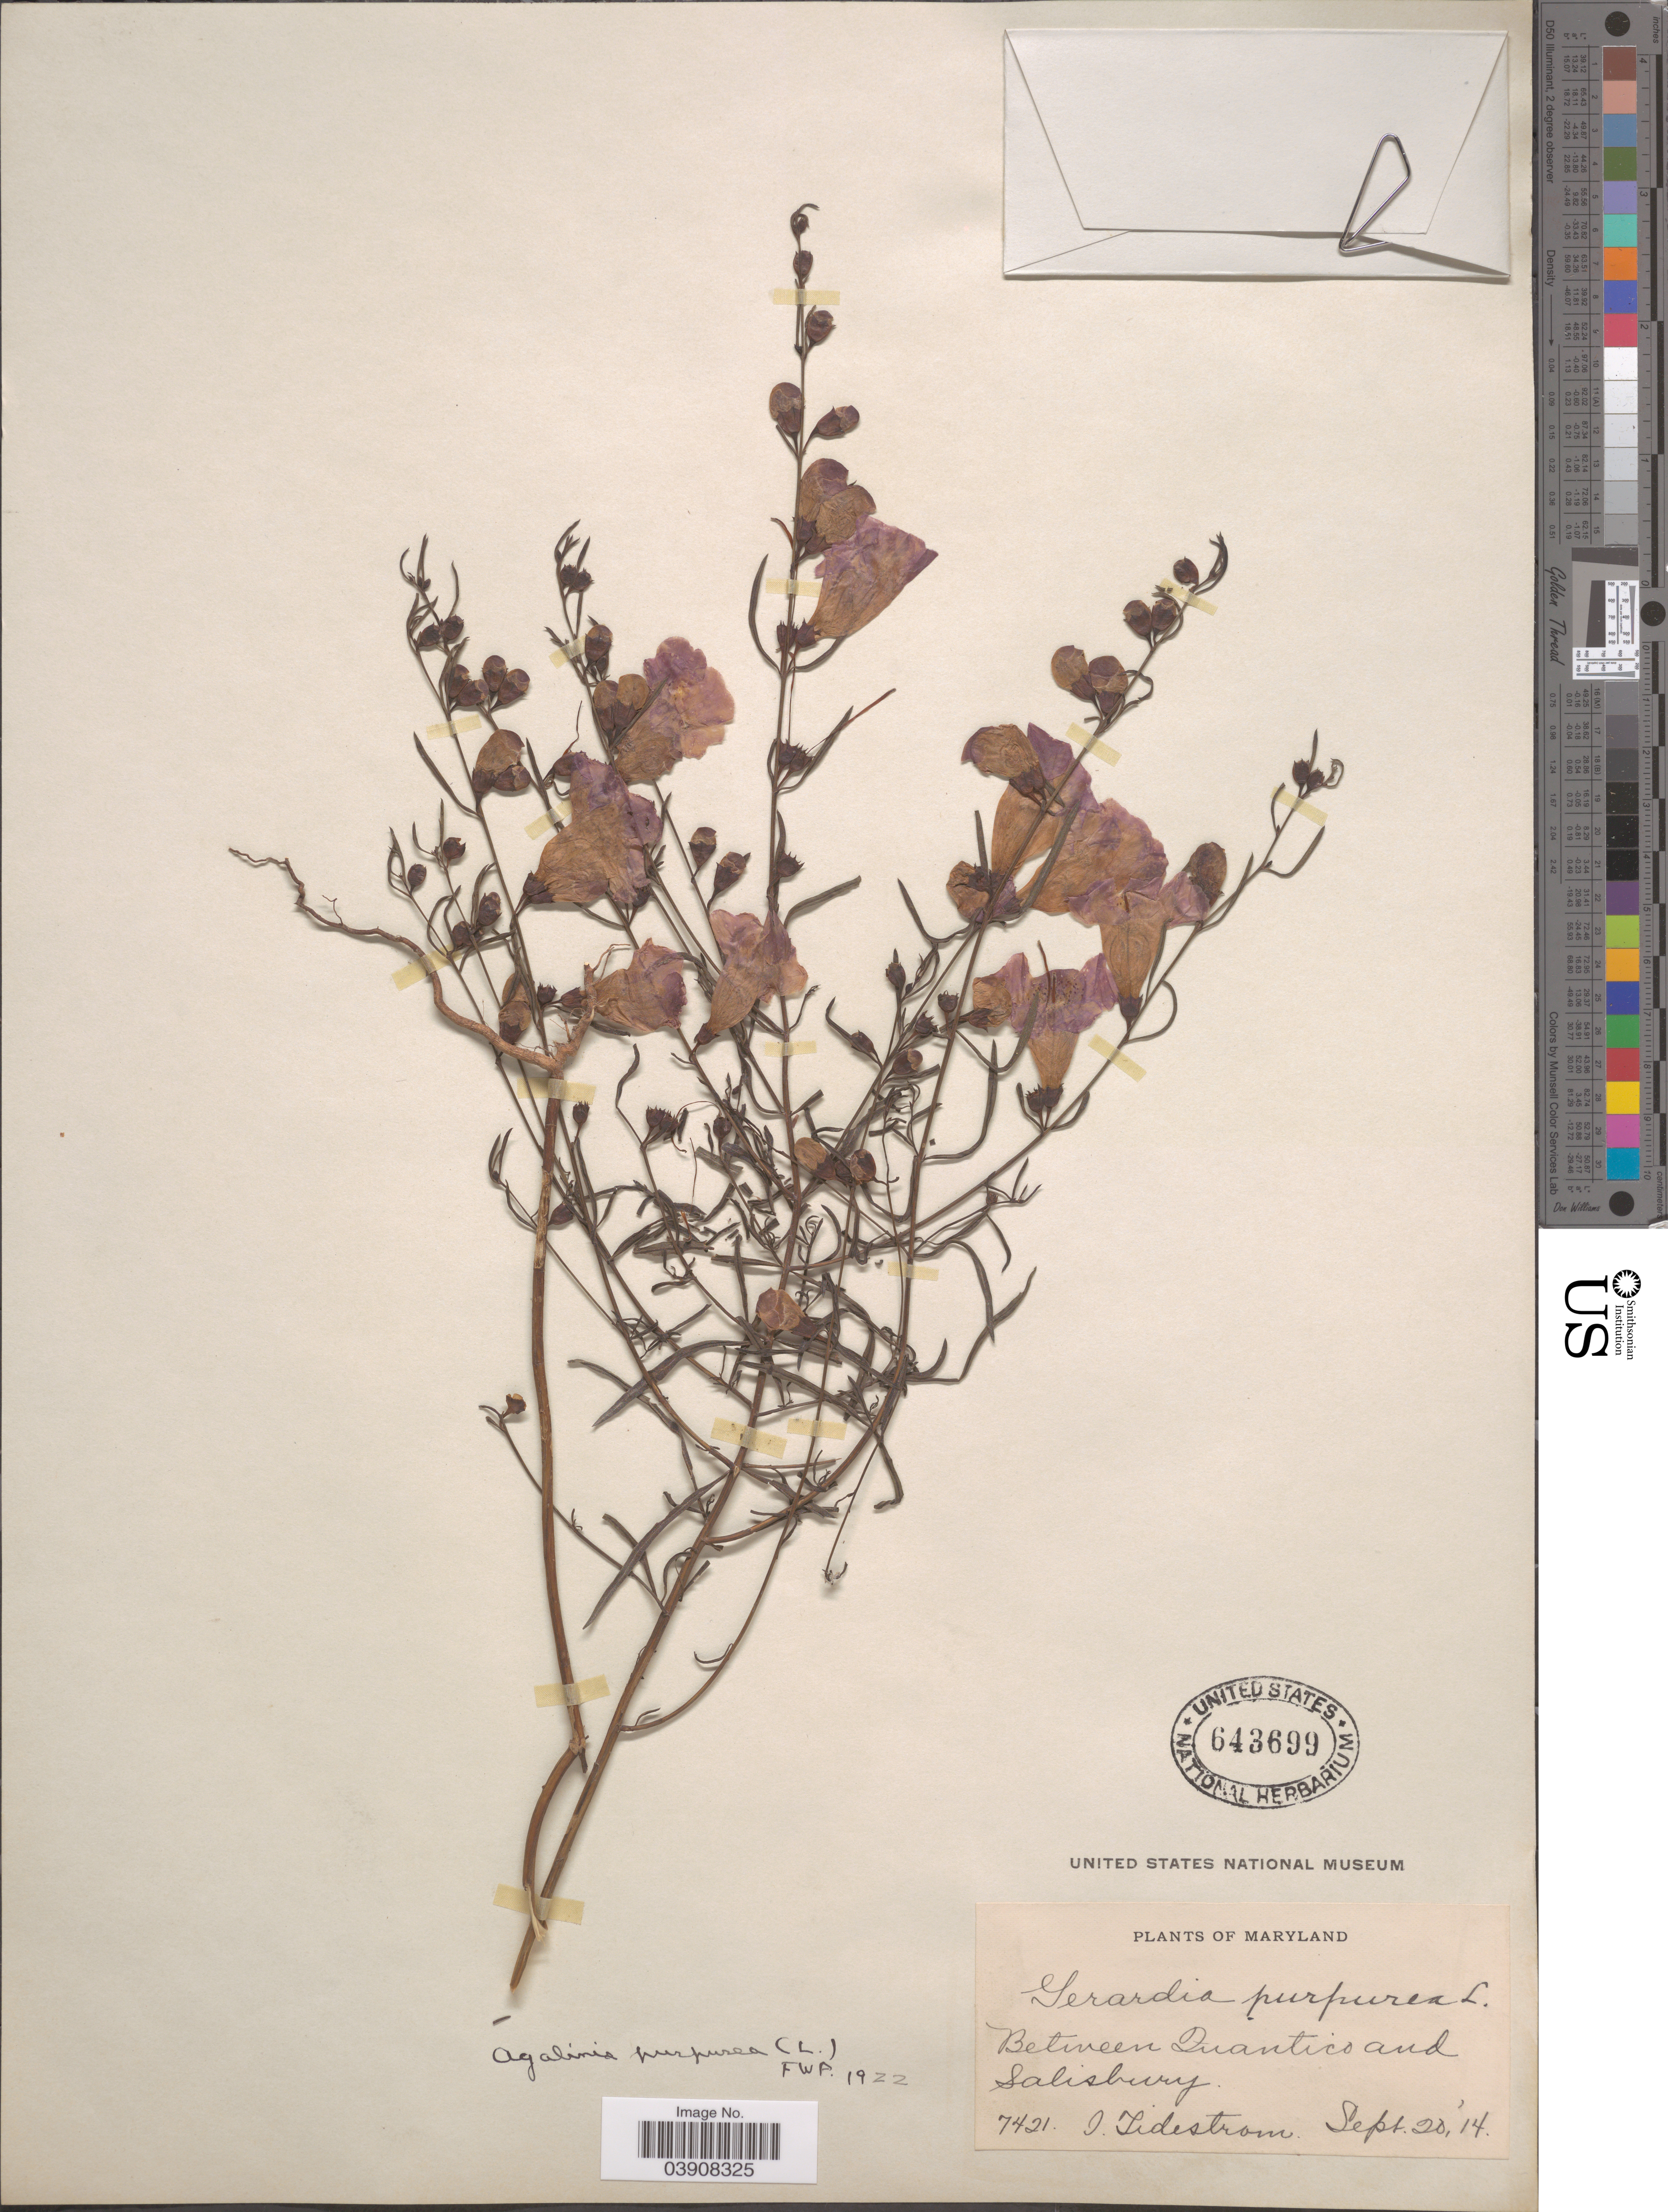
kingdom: Plantae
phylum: Tracheophyta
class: Magnoliopsida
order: Lamiales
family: Orobanchaceae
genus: Agalinis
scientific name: Agalinis purpurea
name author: (L.) Pennell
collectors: I. F. Tidestrom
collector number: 7421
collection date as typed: Transcribed d/m/y: 20/9/14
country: United States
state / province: Maryland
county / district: Wicomico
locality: Between Quantico and Salisbury.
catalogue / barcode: US 643699